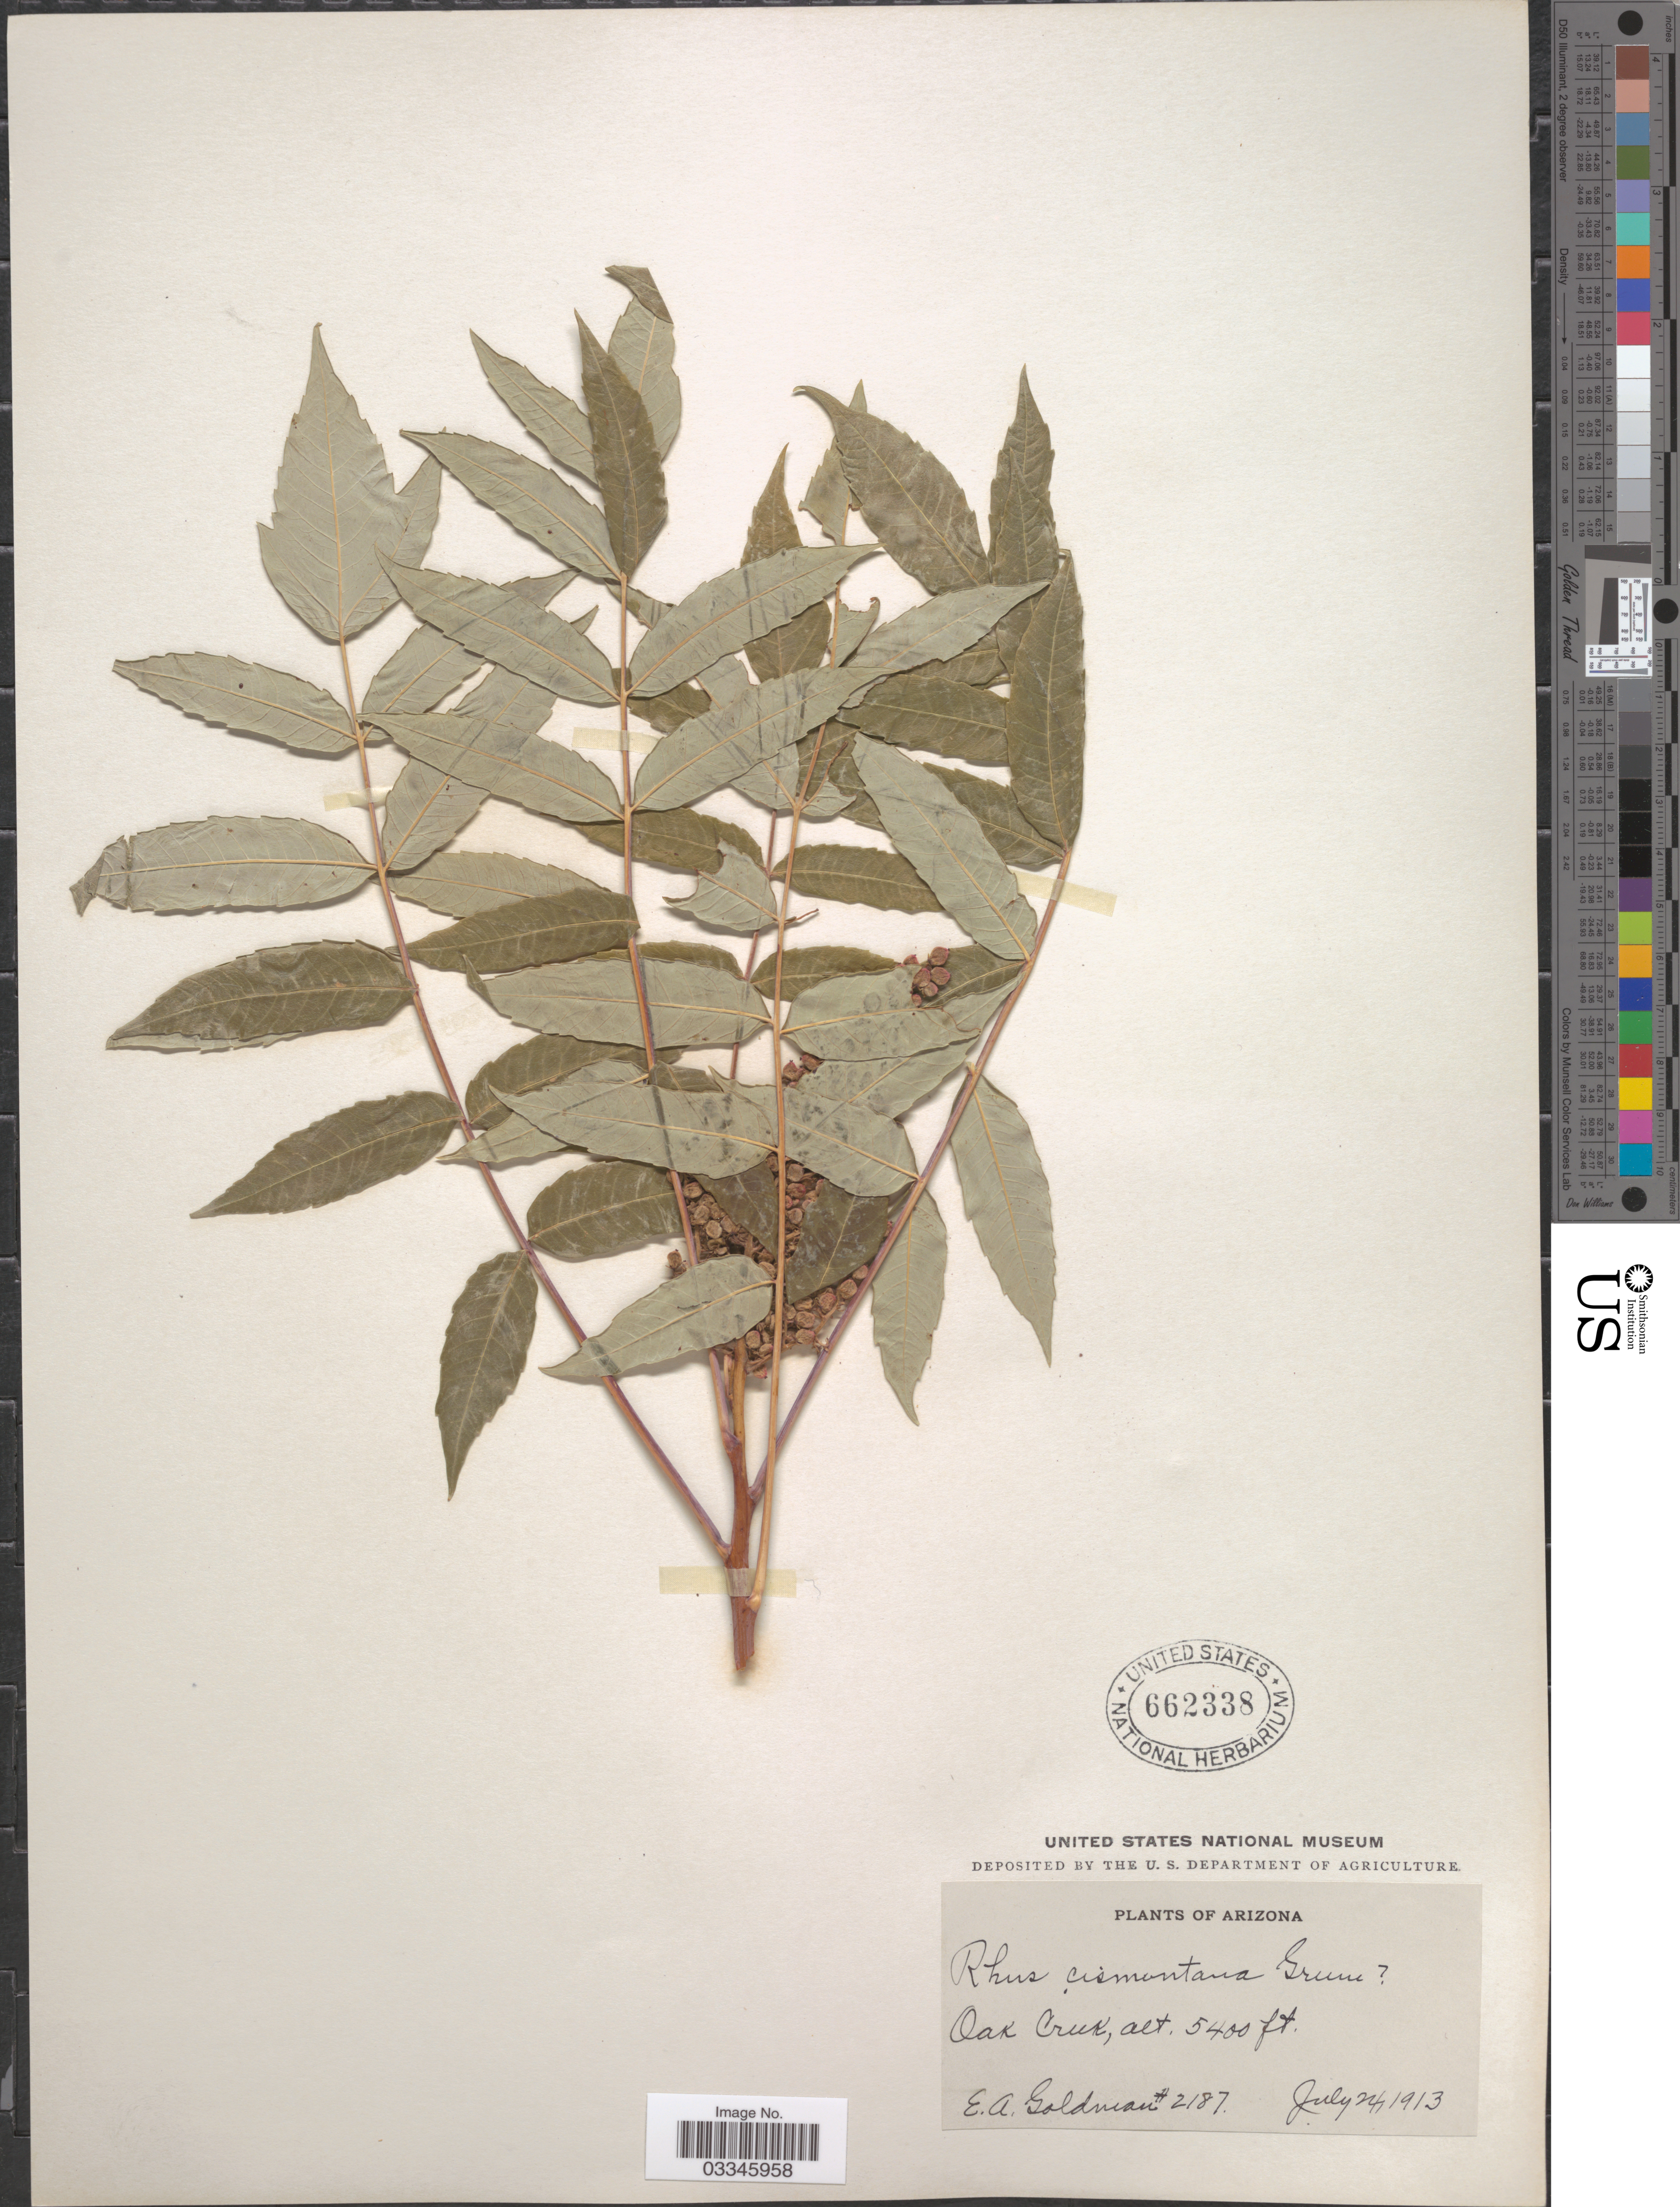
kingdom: Plantae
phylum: Tracheophyta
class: Magnoliopsida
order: Sapindales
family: Anacardiaceae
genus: Rhus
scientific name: Rhus glabra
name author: L.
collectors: E. A. Goldman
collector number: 2187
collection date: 1913-07-24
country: United States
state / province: Arizona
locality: Oak Creek.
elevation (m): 1646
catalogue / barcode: US 662338